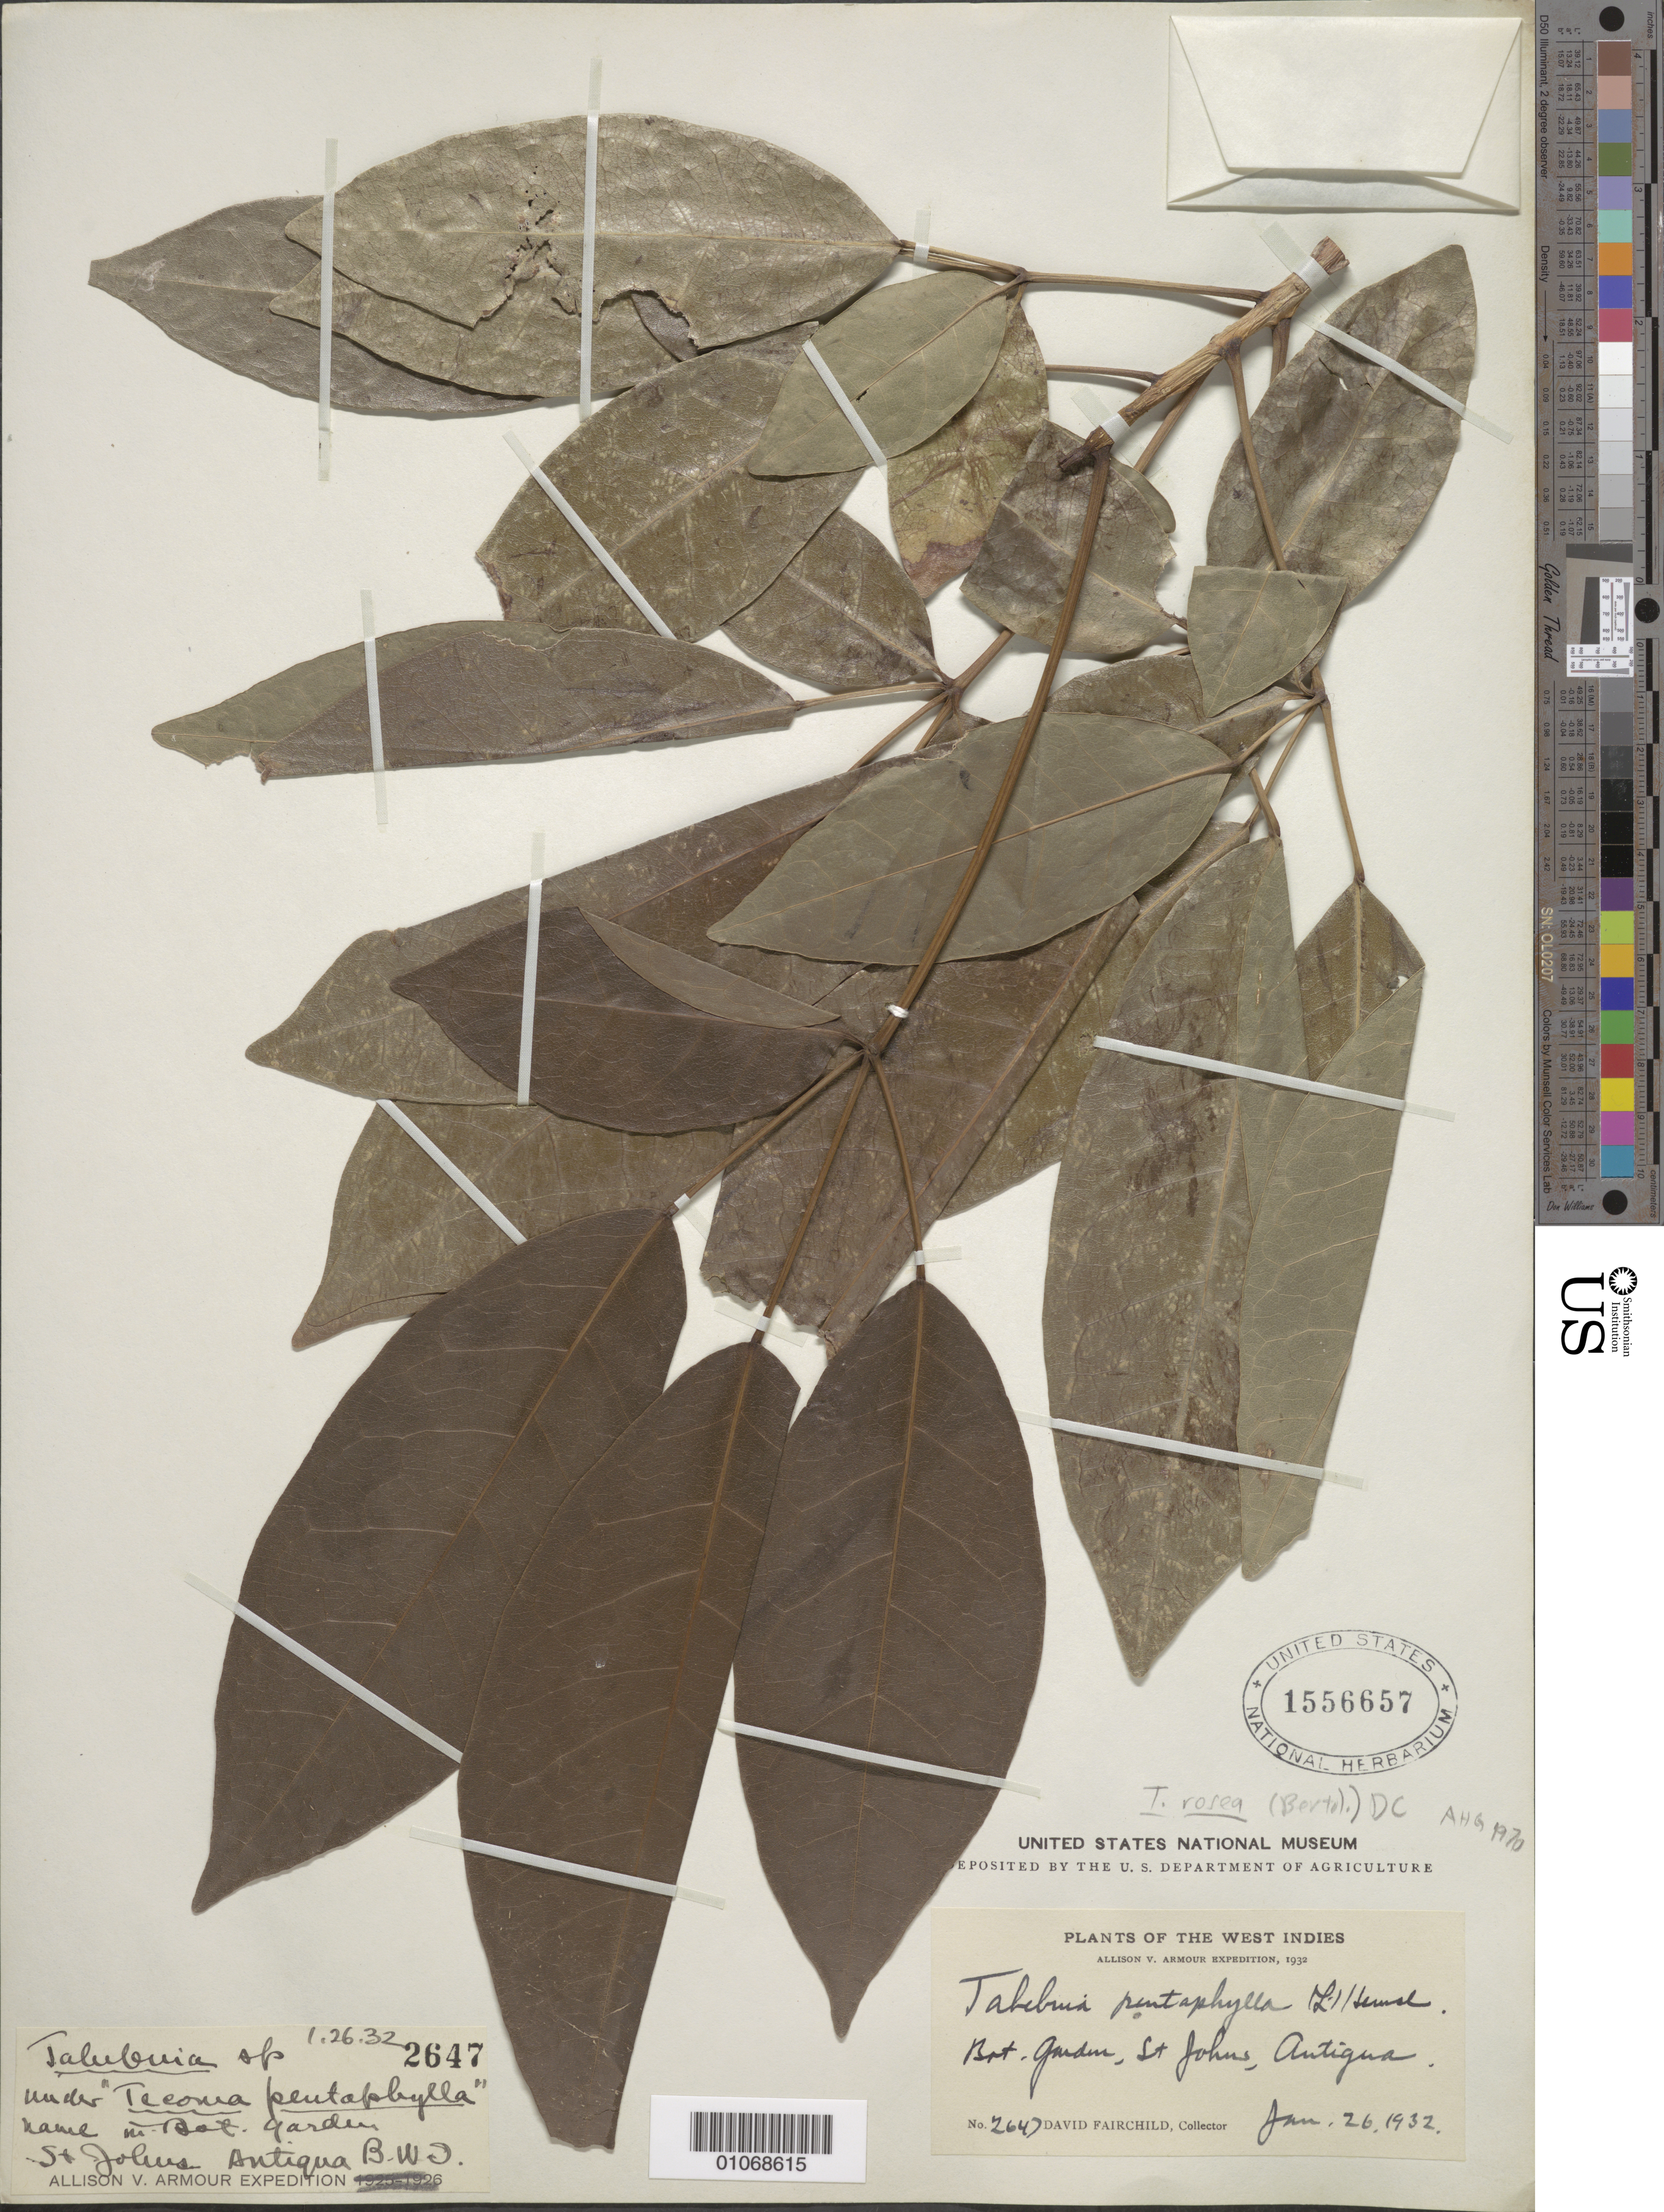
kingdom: Plantae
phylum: Tracheophyta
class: Magnoliopsida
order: Lamiales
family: Bignoniaceae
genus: Tabebuia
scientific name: Tabebuia rosea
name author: (Bertol.) DC.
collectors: D. Fairchild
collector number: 2647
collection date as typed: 26 Jan 1932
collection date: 1932-01-26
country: Antigua and Barbuda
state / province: Saint John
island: Antigua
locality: Botanic Garden.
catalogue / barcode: US 1556657